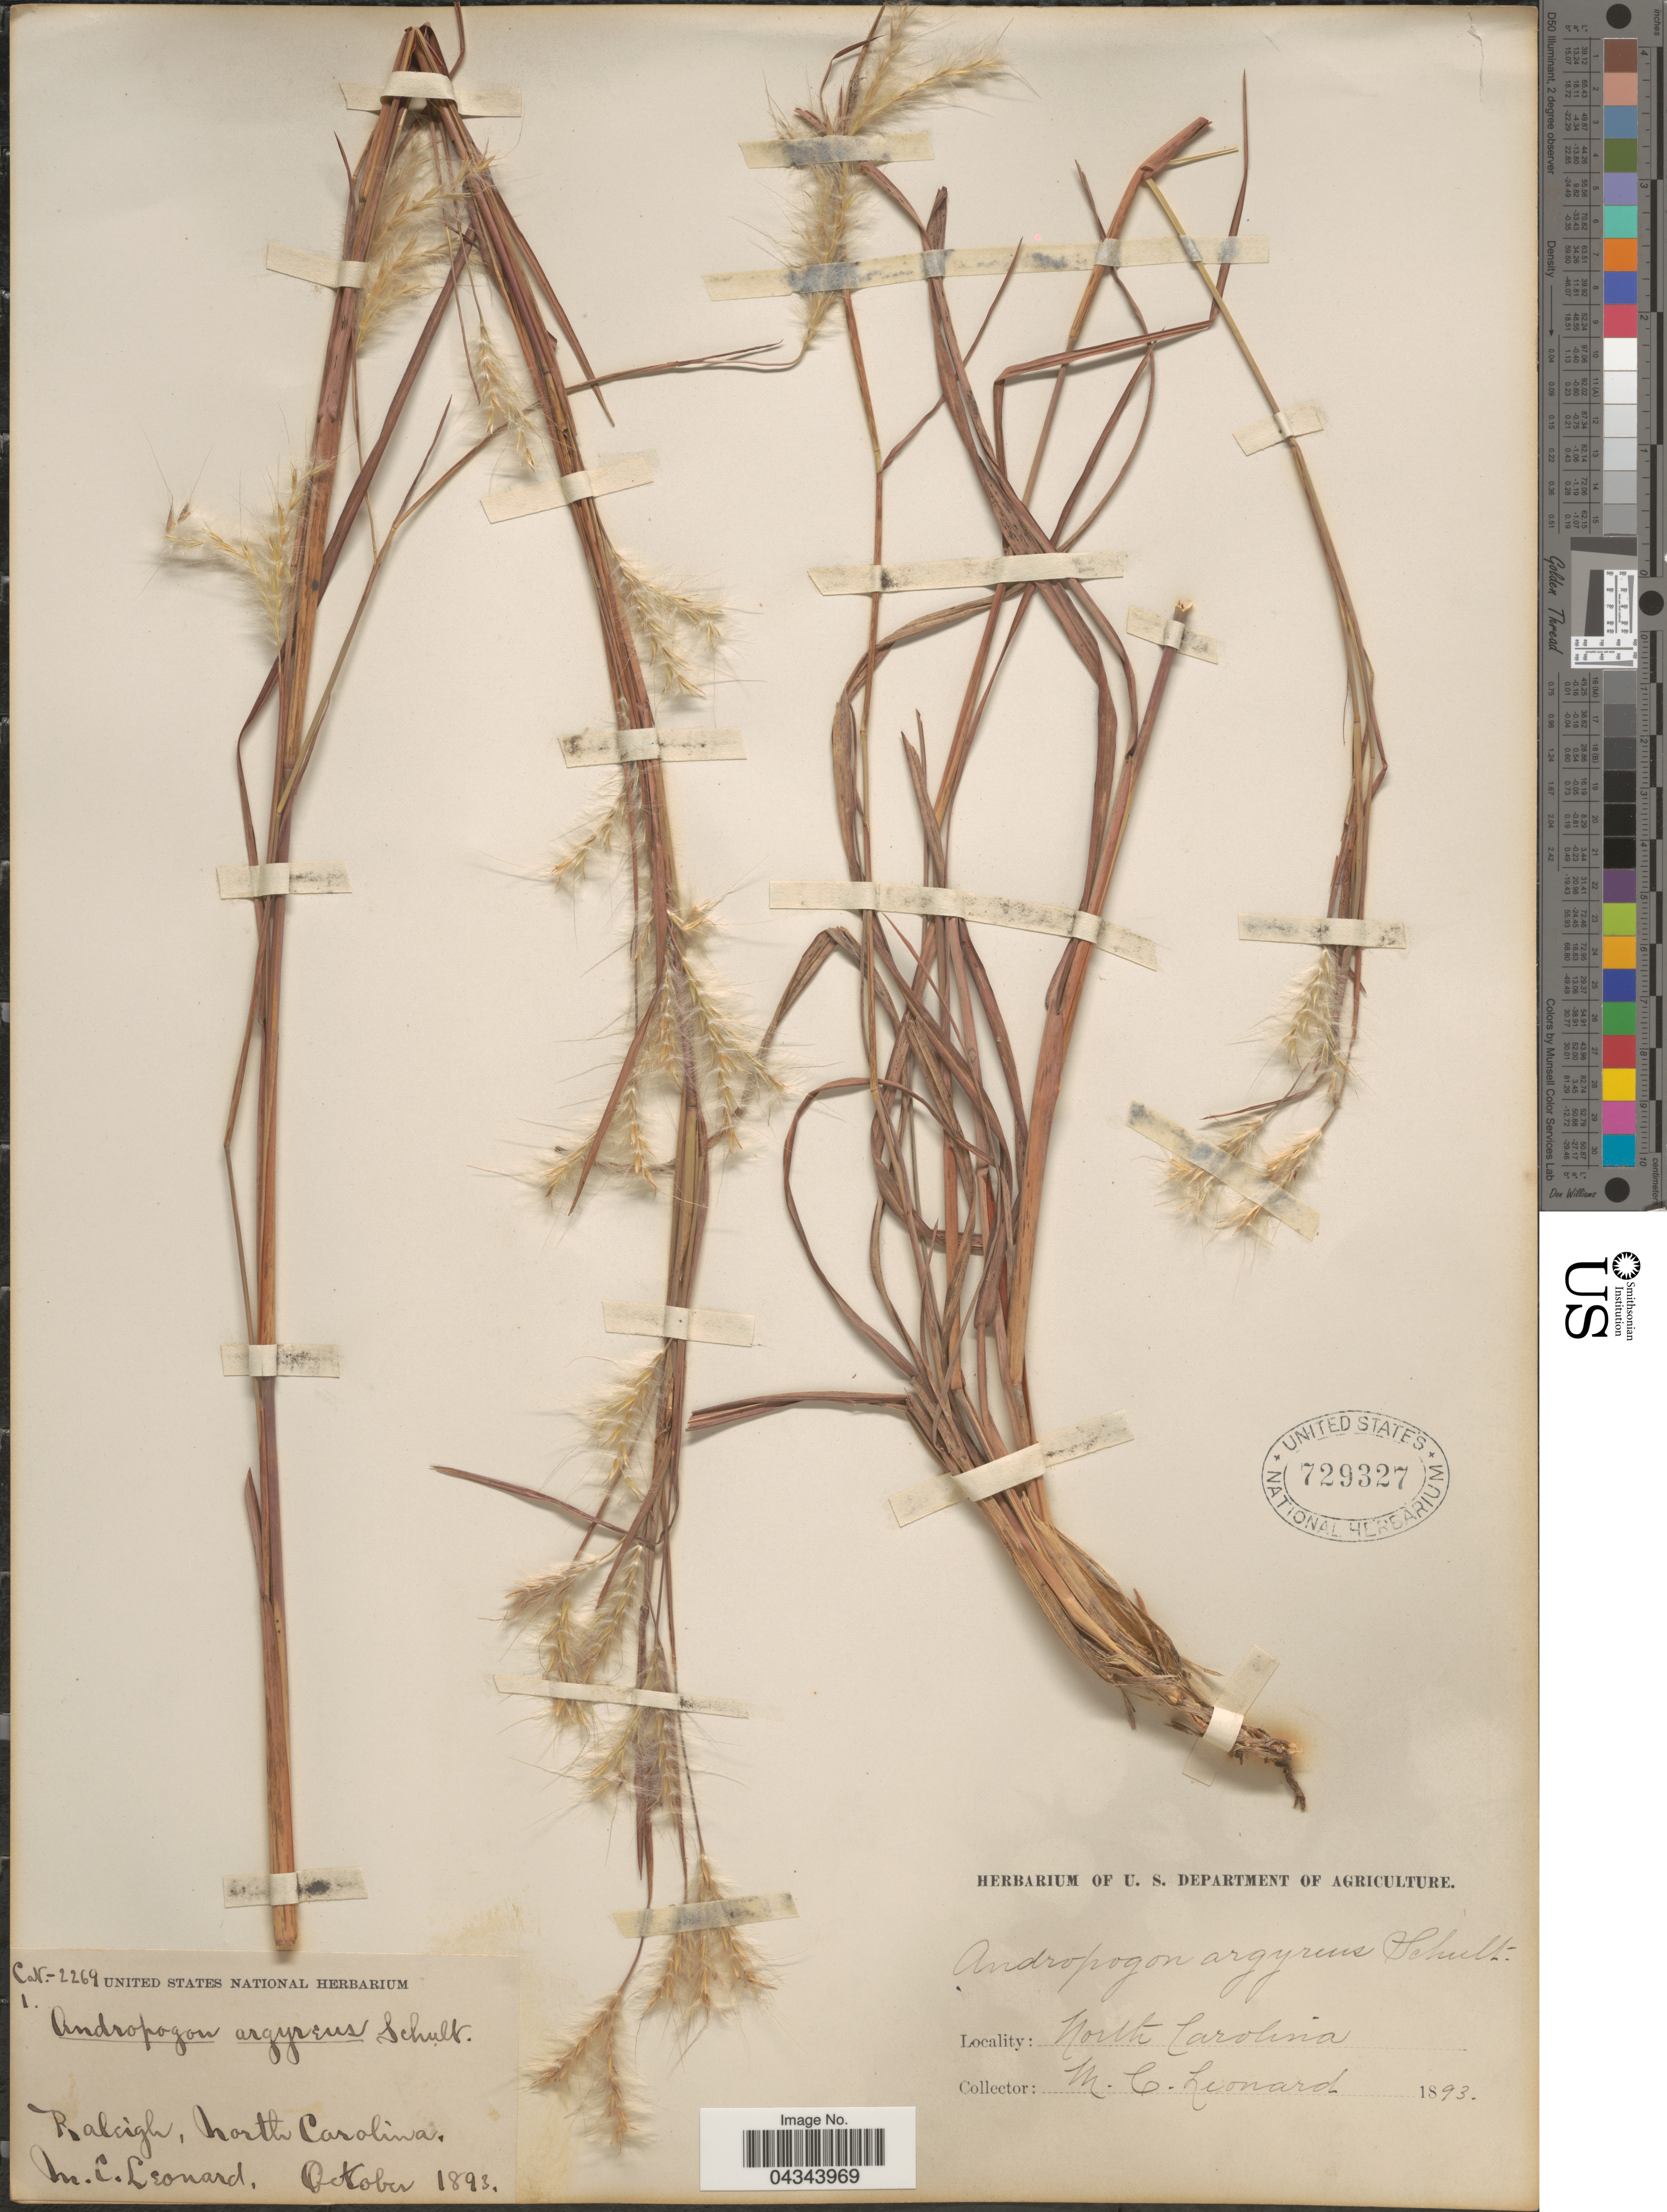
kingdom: Plantae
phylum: Tracheophyta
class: Liliopsida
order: Poales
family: Poaceae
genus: Andropogon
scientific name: Andropogon ternarius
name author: Michx.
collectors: M. Leonard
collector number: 1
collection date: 1893-10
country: United States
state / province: North Carolina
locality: Raleigh.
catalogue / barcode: US 729327